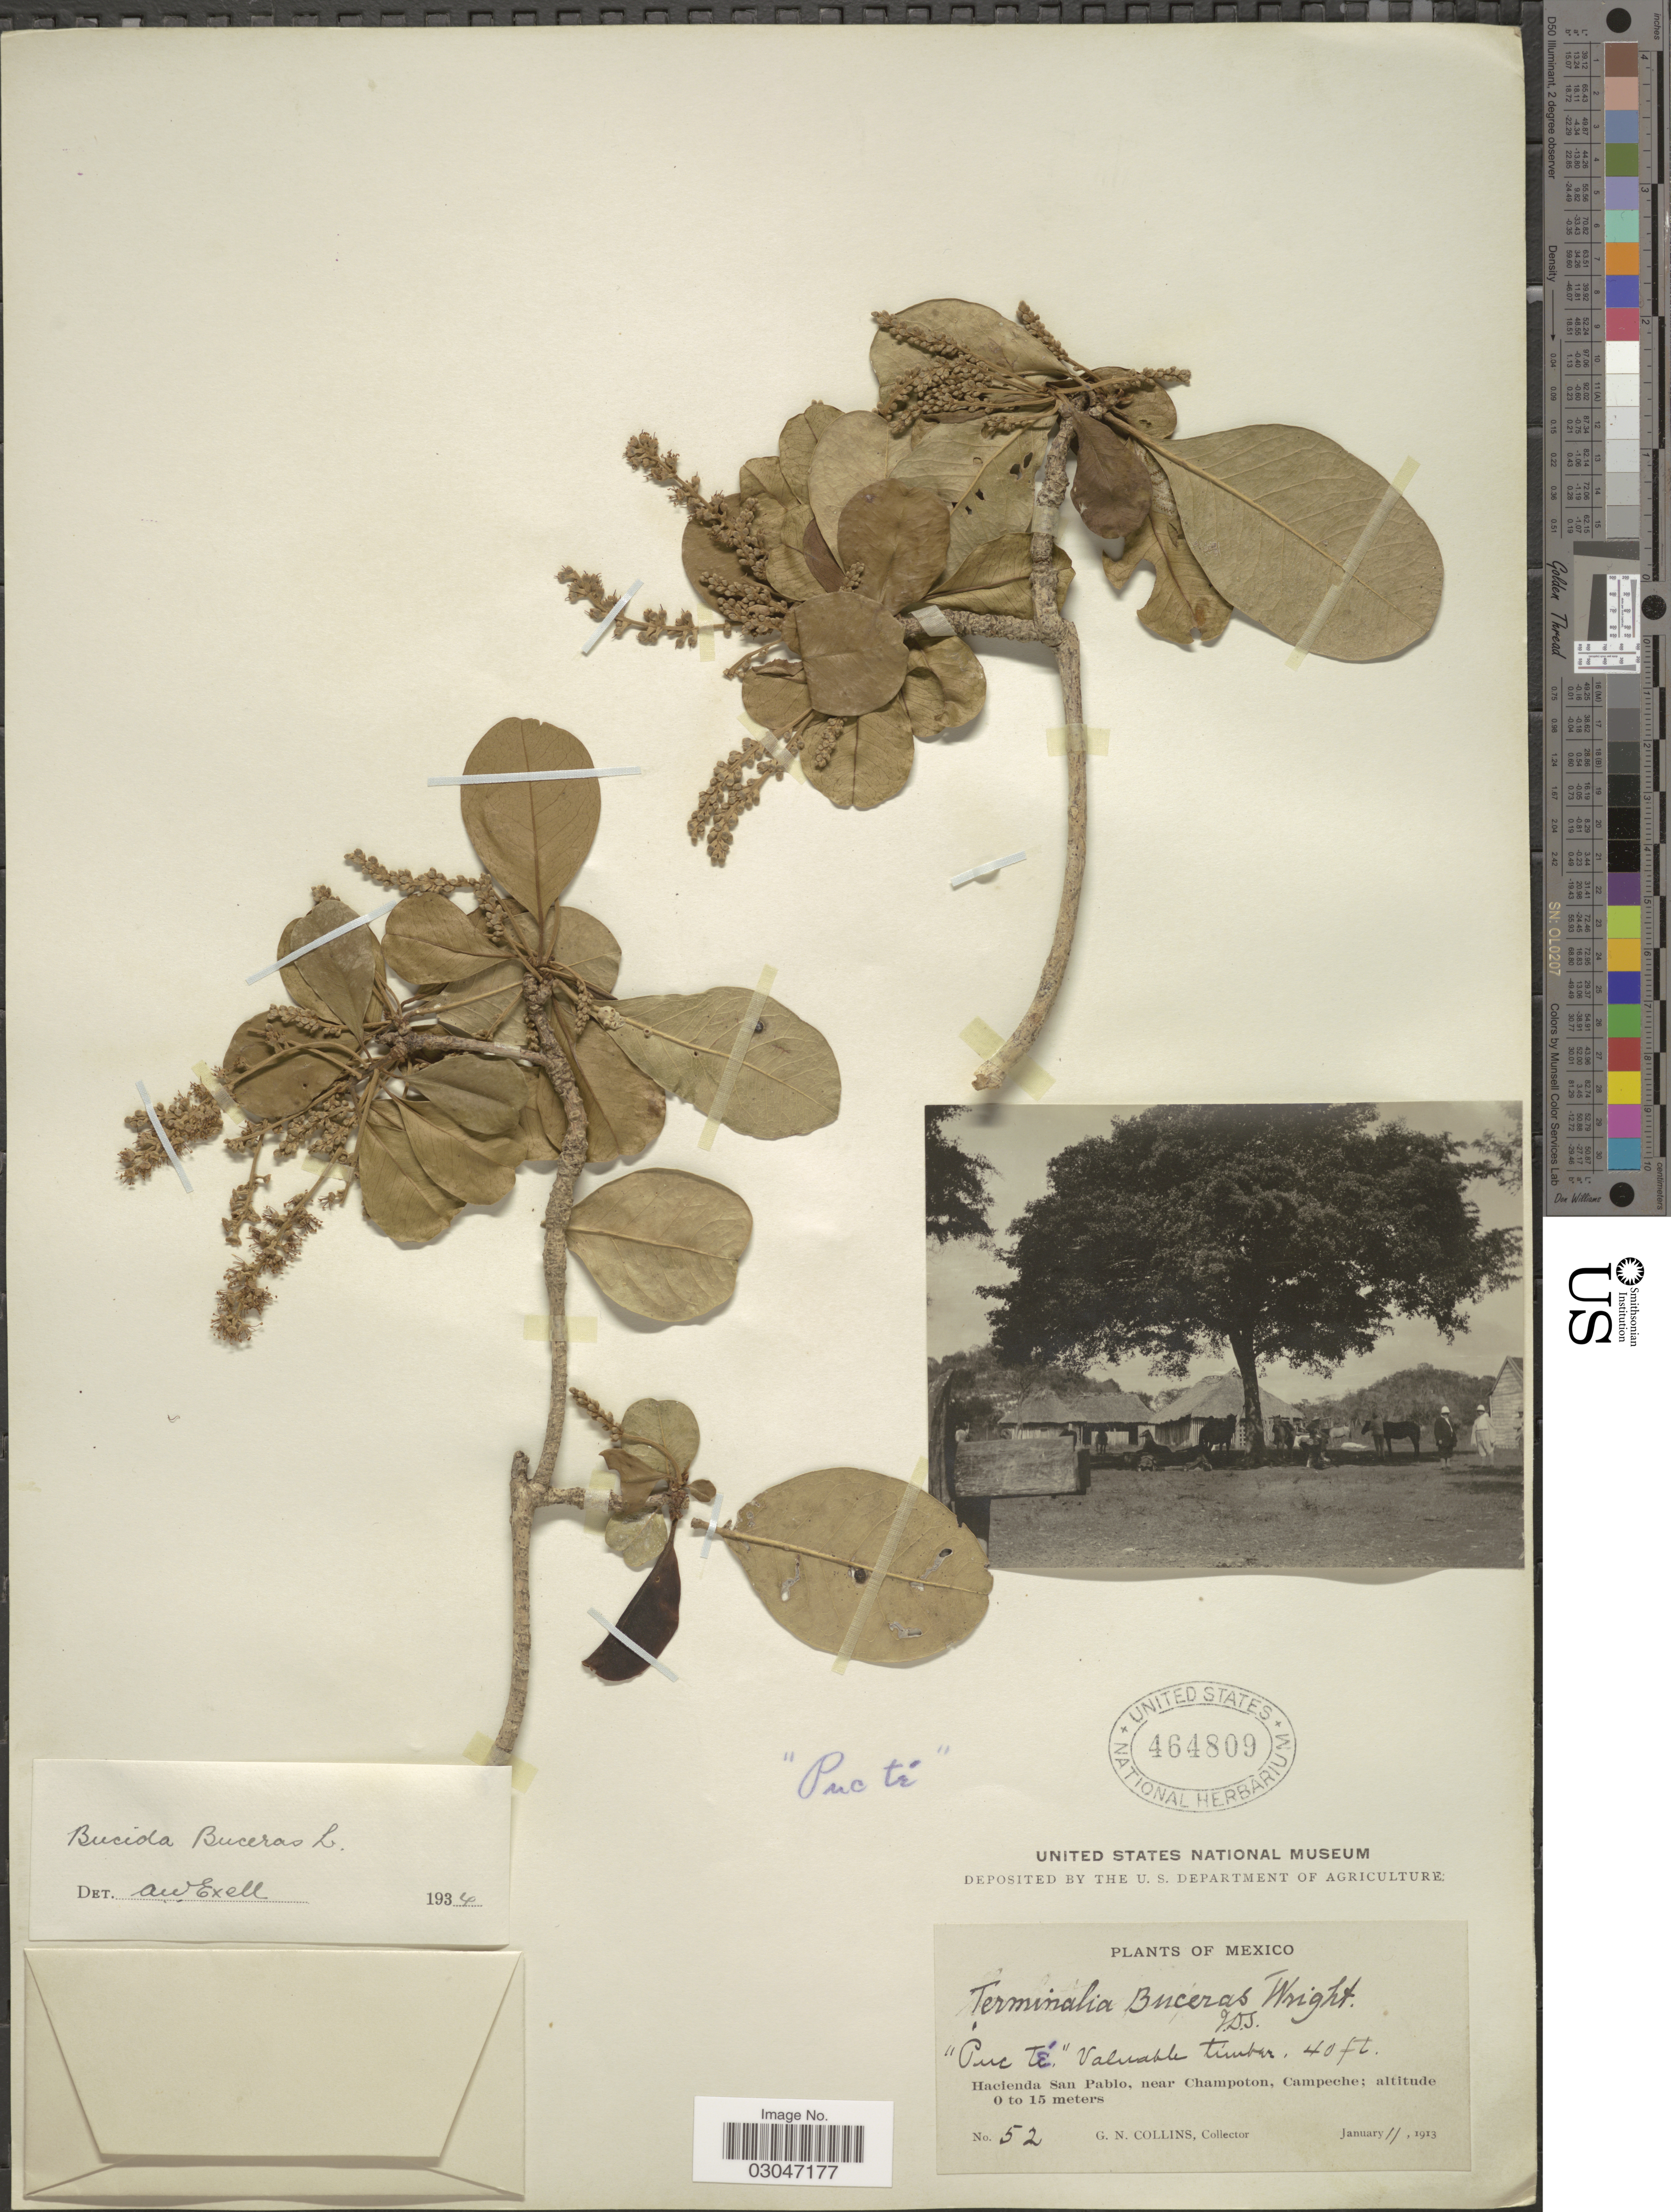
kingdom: Plantae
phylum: Tracheophyta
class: Magnoliopsida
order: Myrtales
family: Combretaceae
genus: Terminalia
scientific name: Terminalia buceras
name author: (L.) C. Wright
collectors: G. Collins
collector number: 52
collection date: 1913-01-11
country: Mexico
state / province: Campeche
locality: Hacienda San Pablo, near Champoton, Campeche.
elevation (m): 0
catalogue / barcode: US 464809